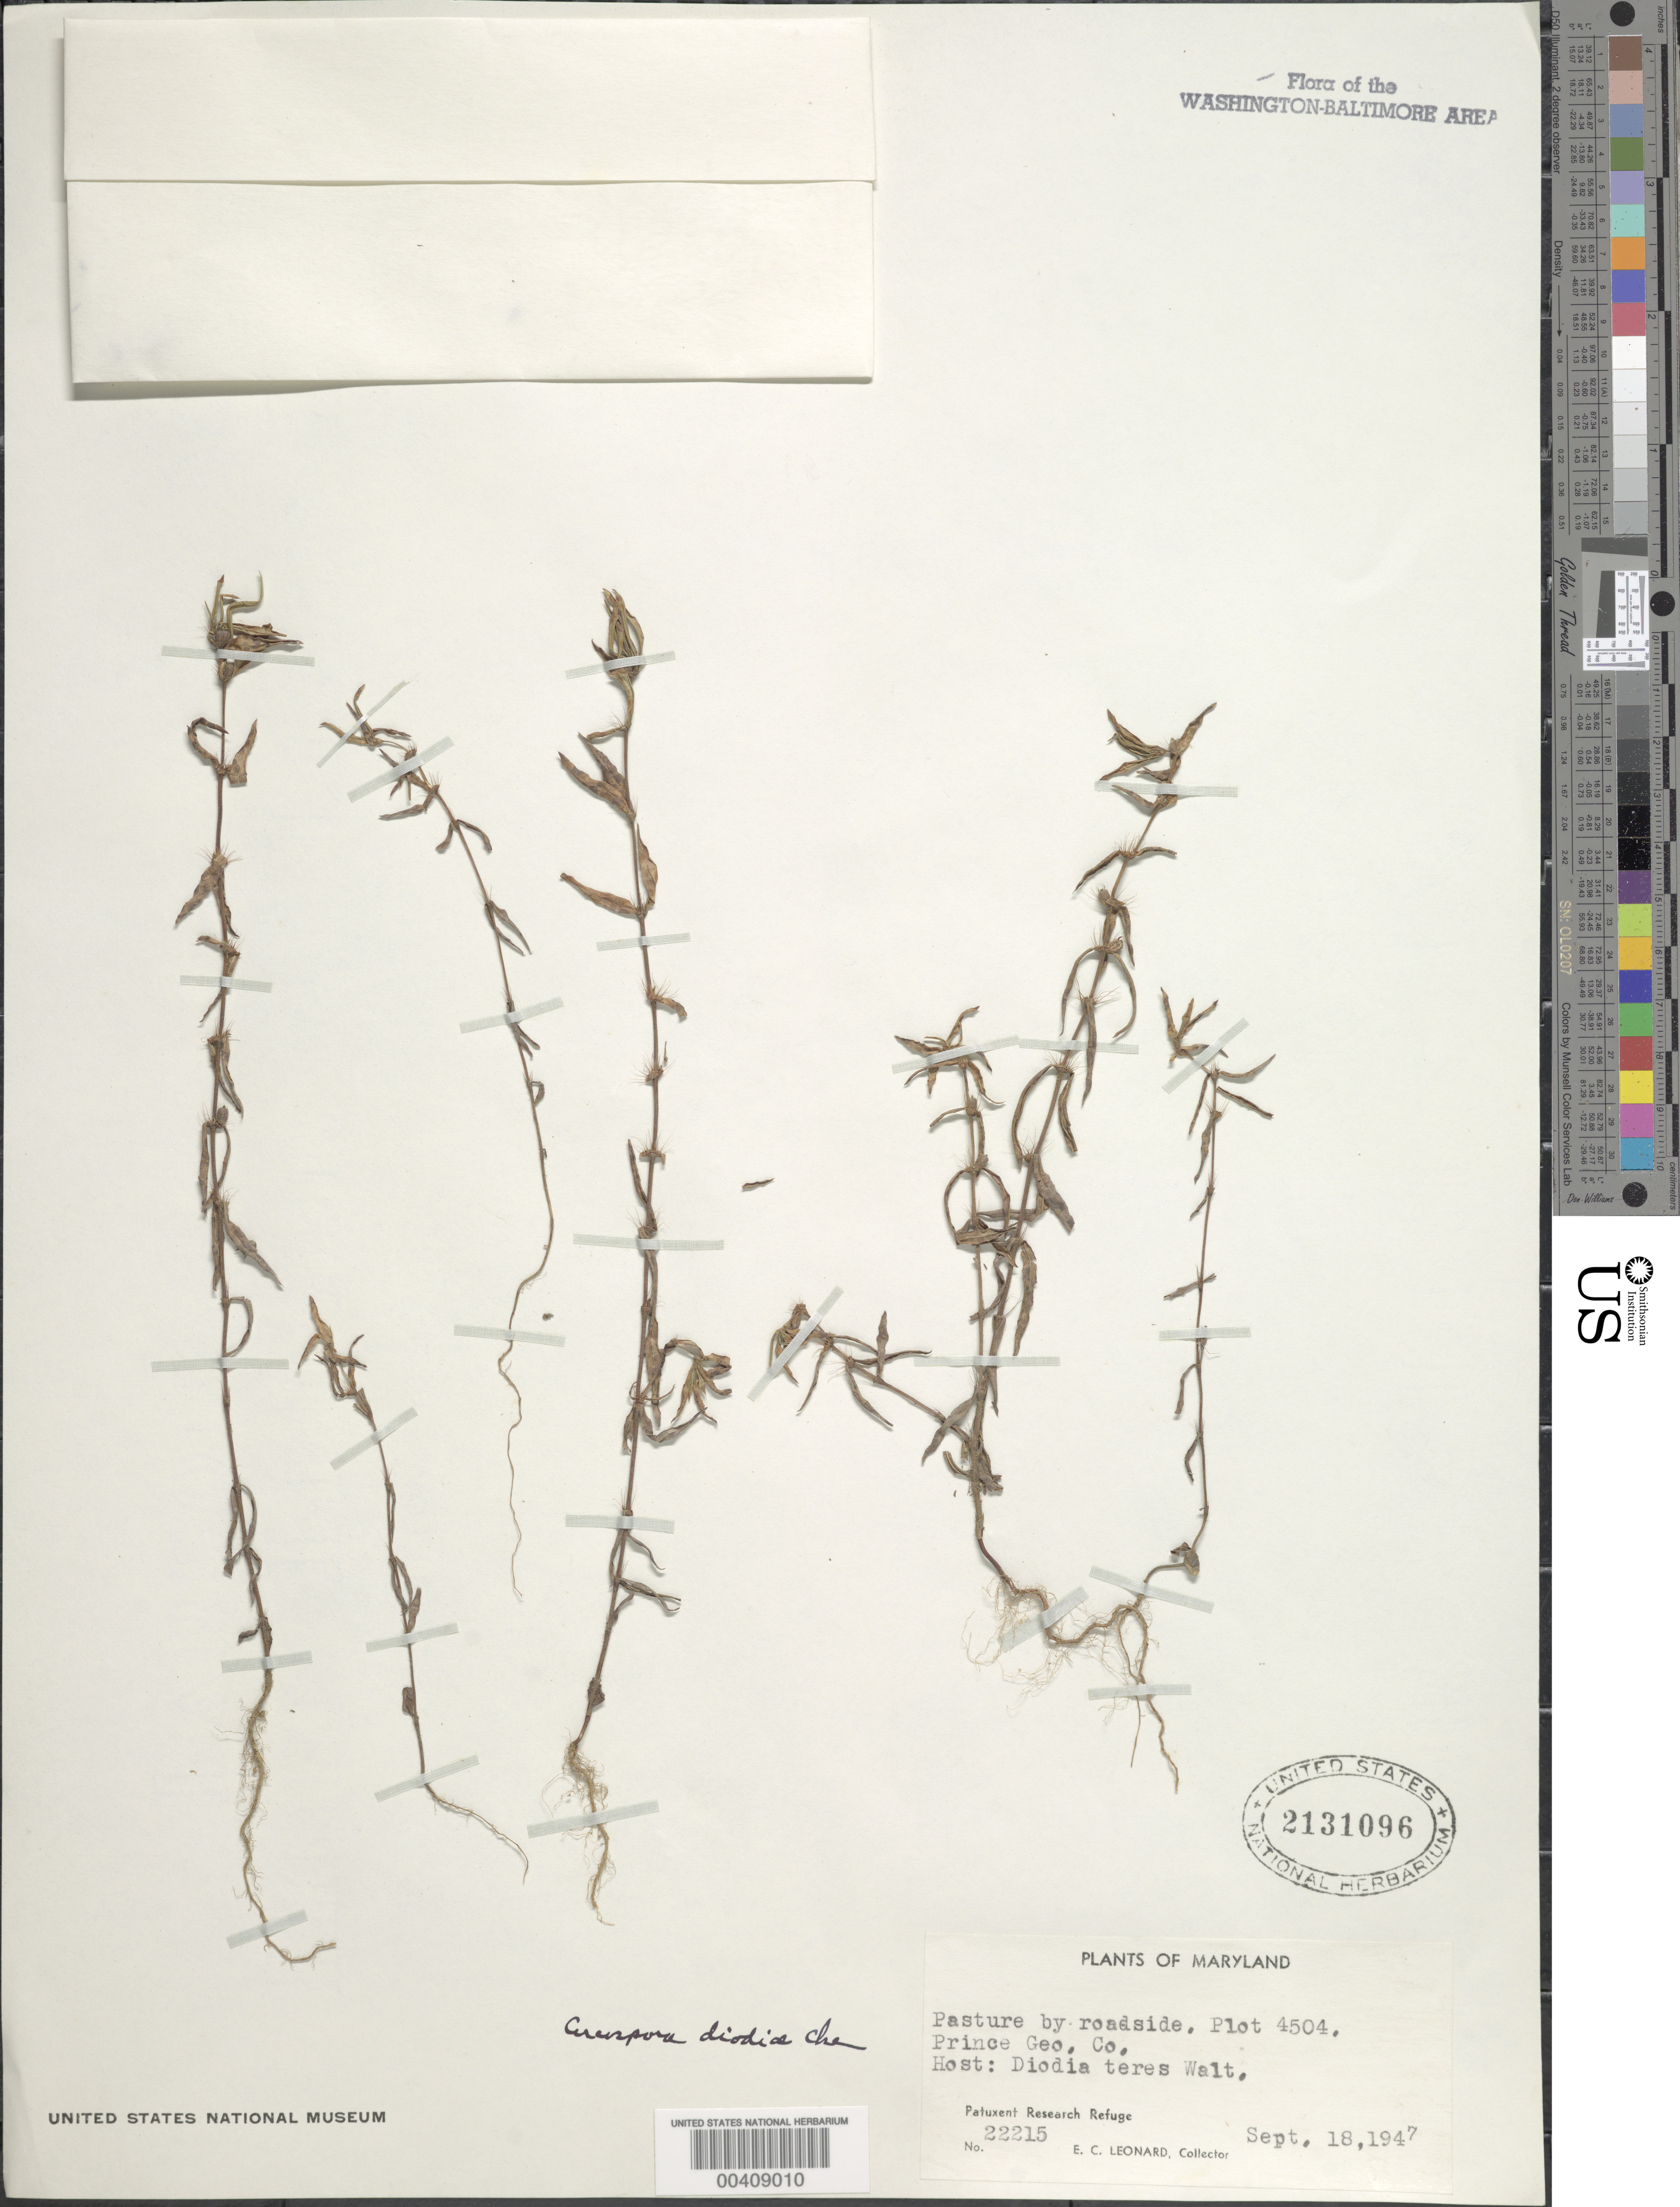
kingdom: Plantae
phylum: Tracheophyta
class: Magnoliopsida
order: Gentianales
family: Rubiaceae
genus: Diodia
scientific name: Diodia teres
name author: Walter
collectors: E. C. Leonard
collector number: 22215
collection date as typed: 18 Sep 1947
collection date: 1947-09-18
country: United States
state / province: Maryland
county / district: Prince George's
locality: Patuxent Research Refuge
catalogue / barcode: US 2131096